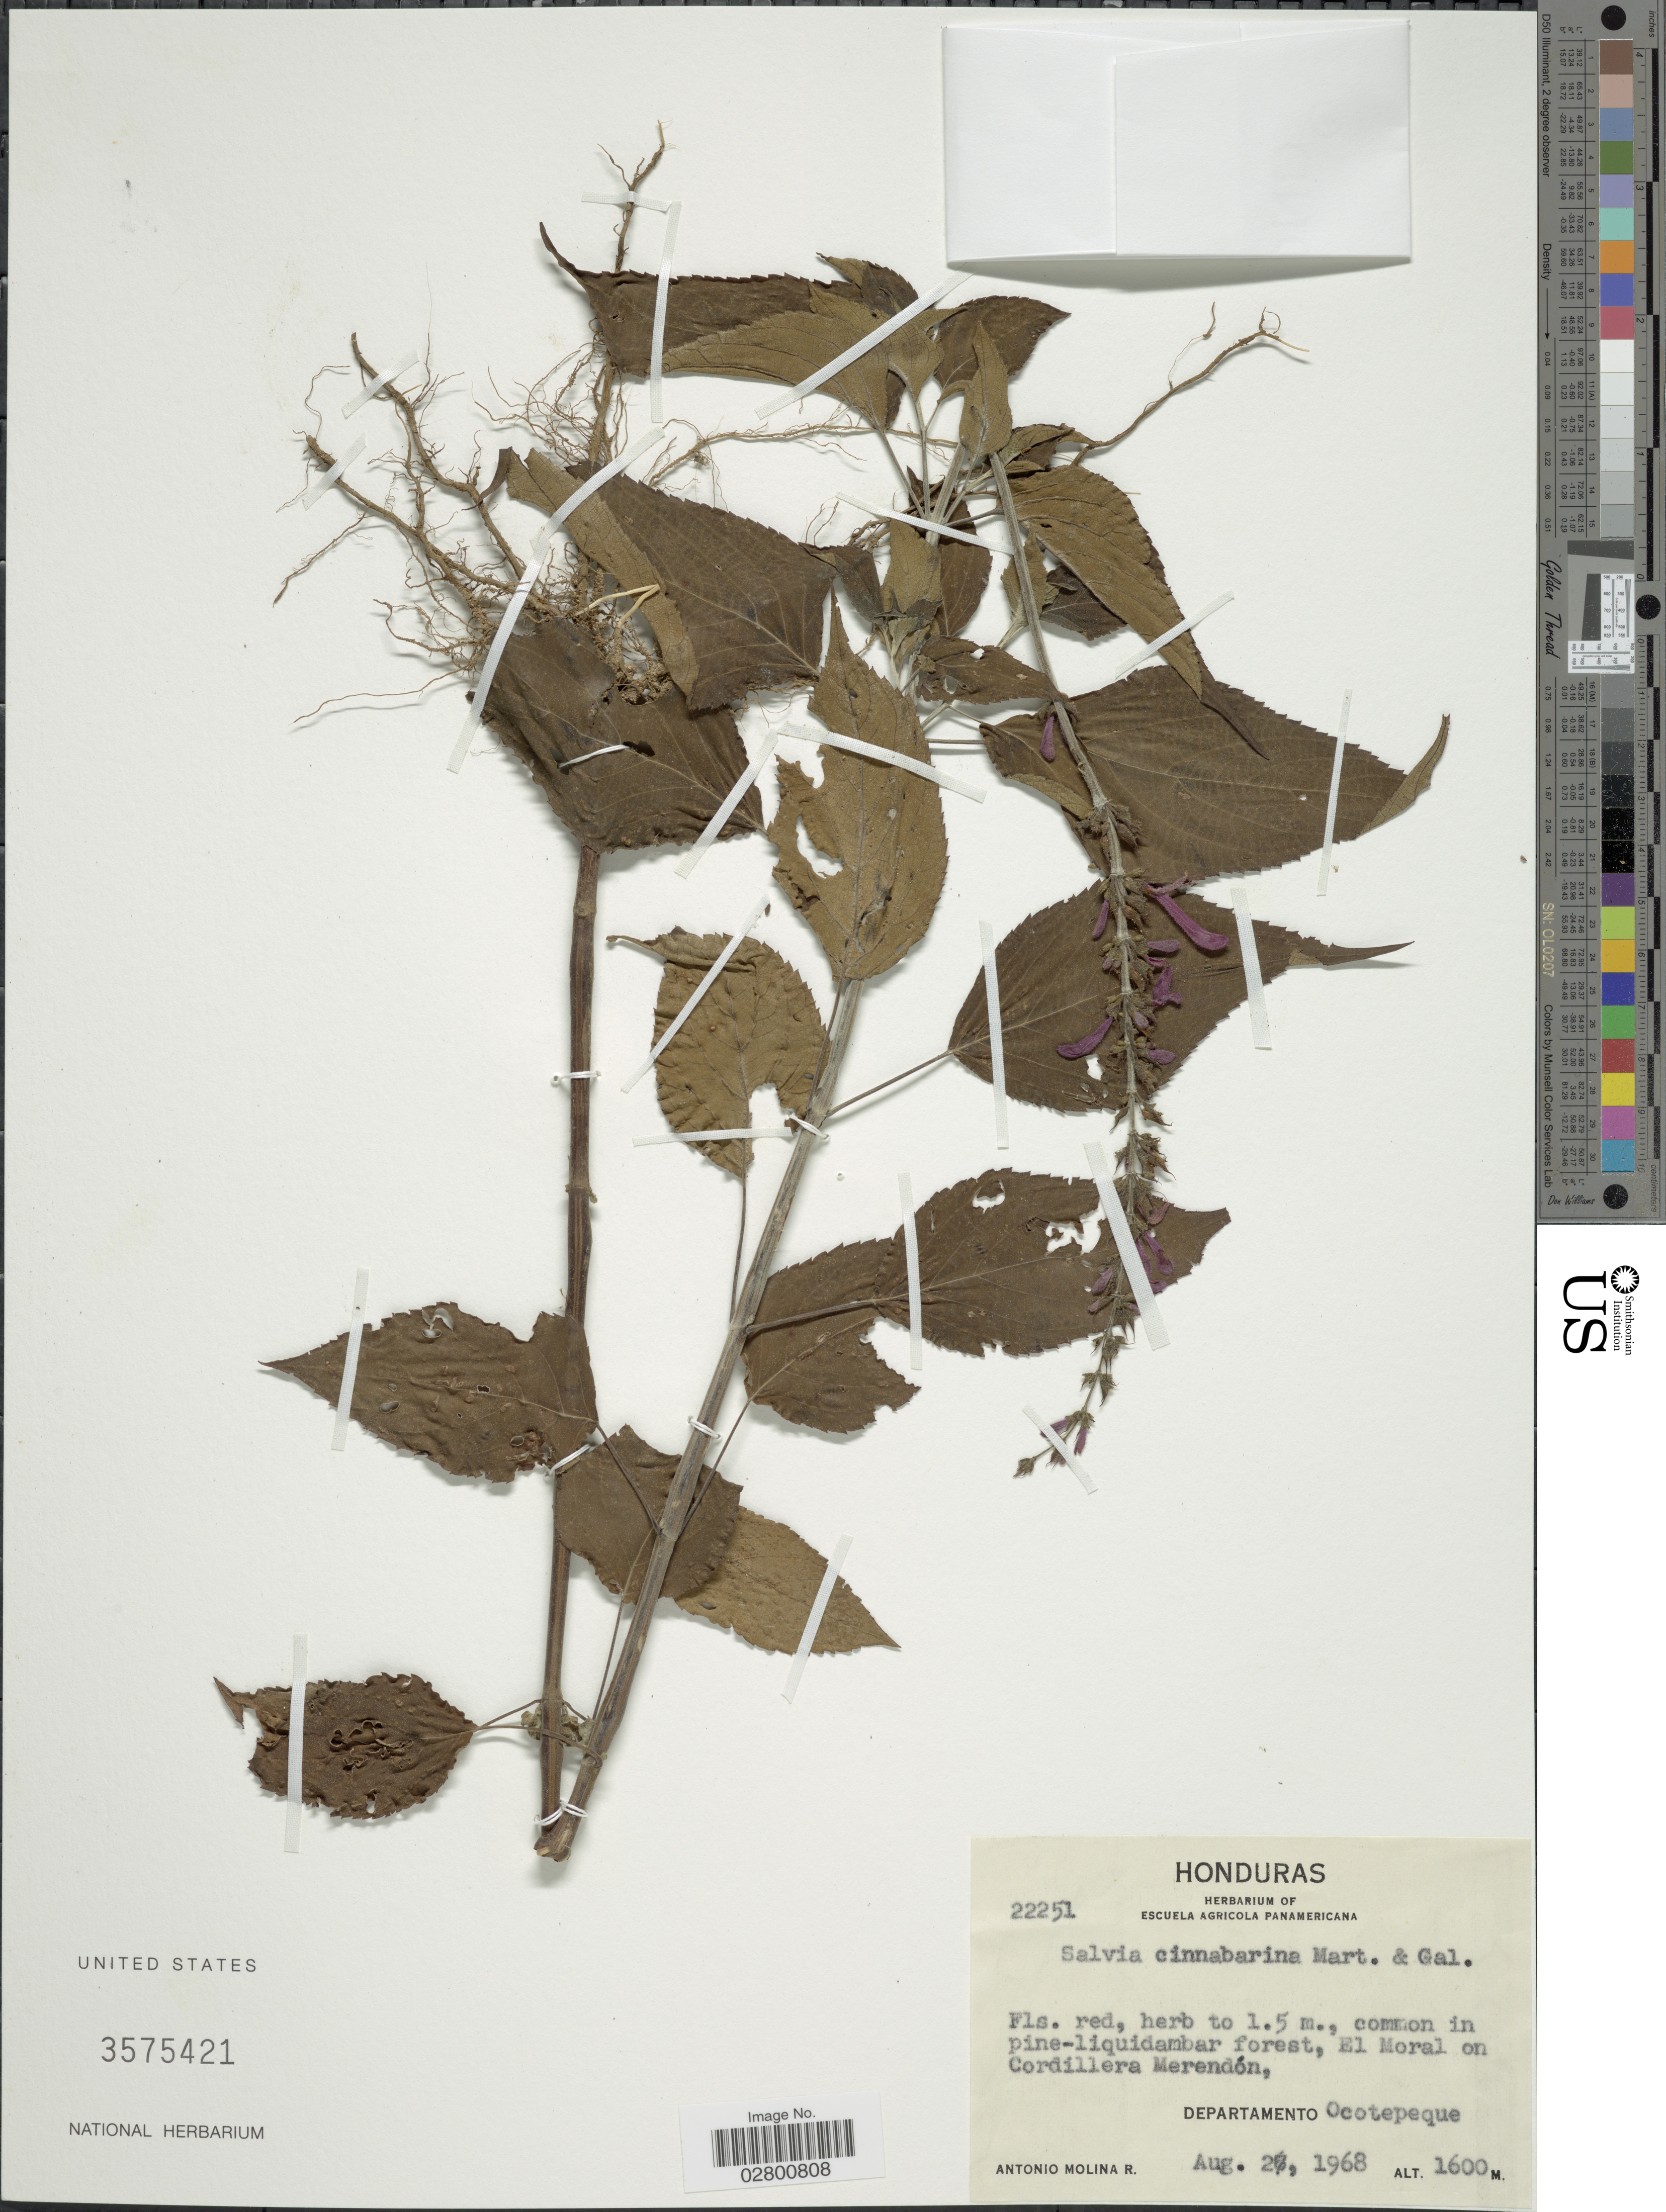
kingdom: Plantae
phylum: Tracheophyta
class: Magnoliopsida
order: Lamiales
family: Lamiaceae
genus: Salvia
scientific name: Salvia cinnabarina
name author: M. Martens & Galeotti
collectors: A. Molina R.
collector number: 22251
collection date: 1968-08-27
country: Honduras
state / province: Ocotepeque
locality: El Moral on Cordillera Merendón, Departamento Ocotepeque.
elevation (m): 1600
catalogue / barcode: US 3575421